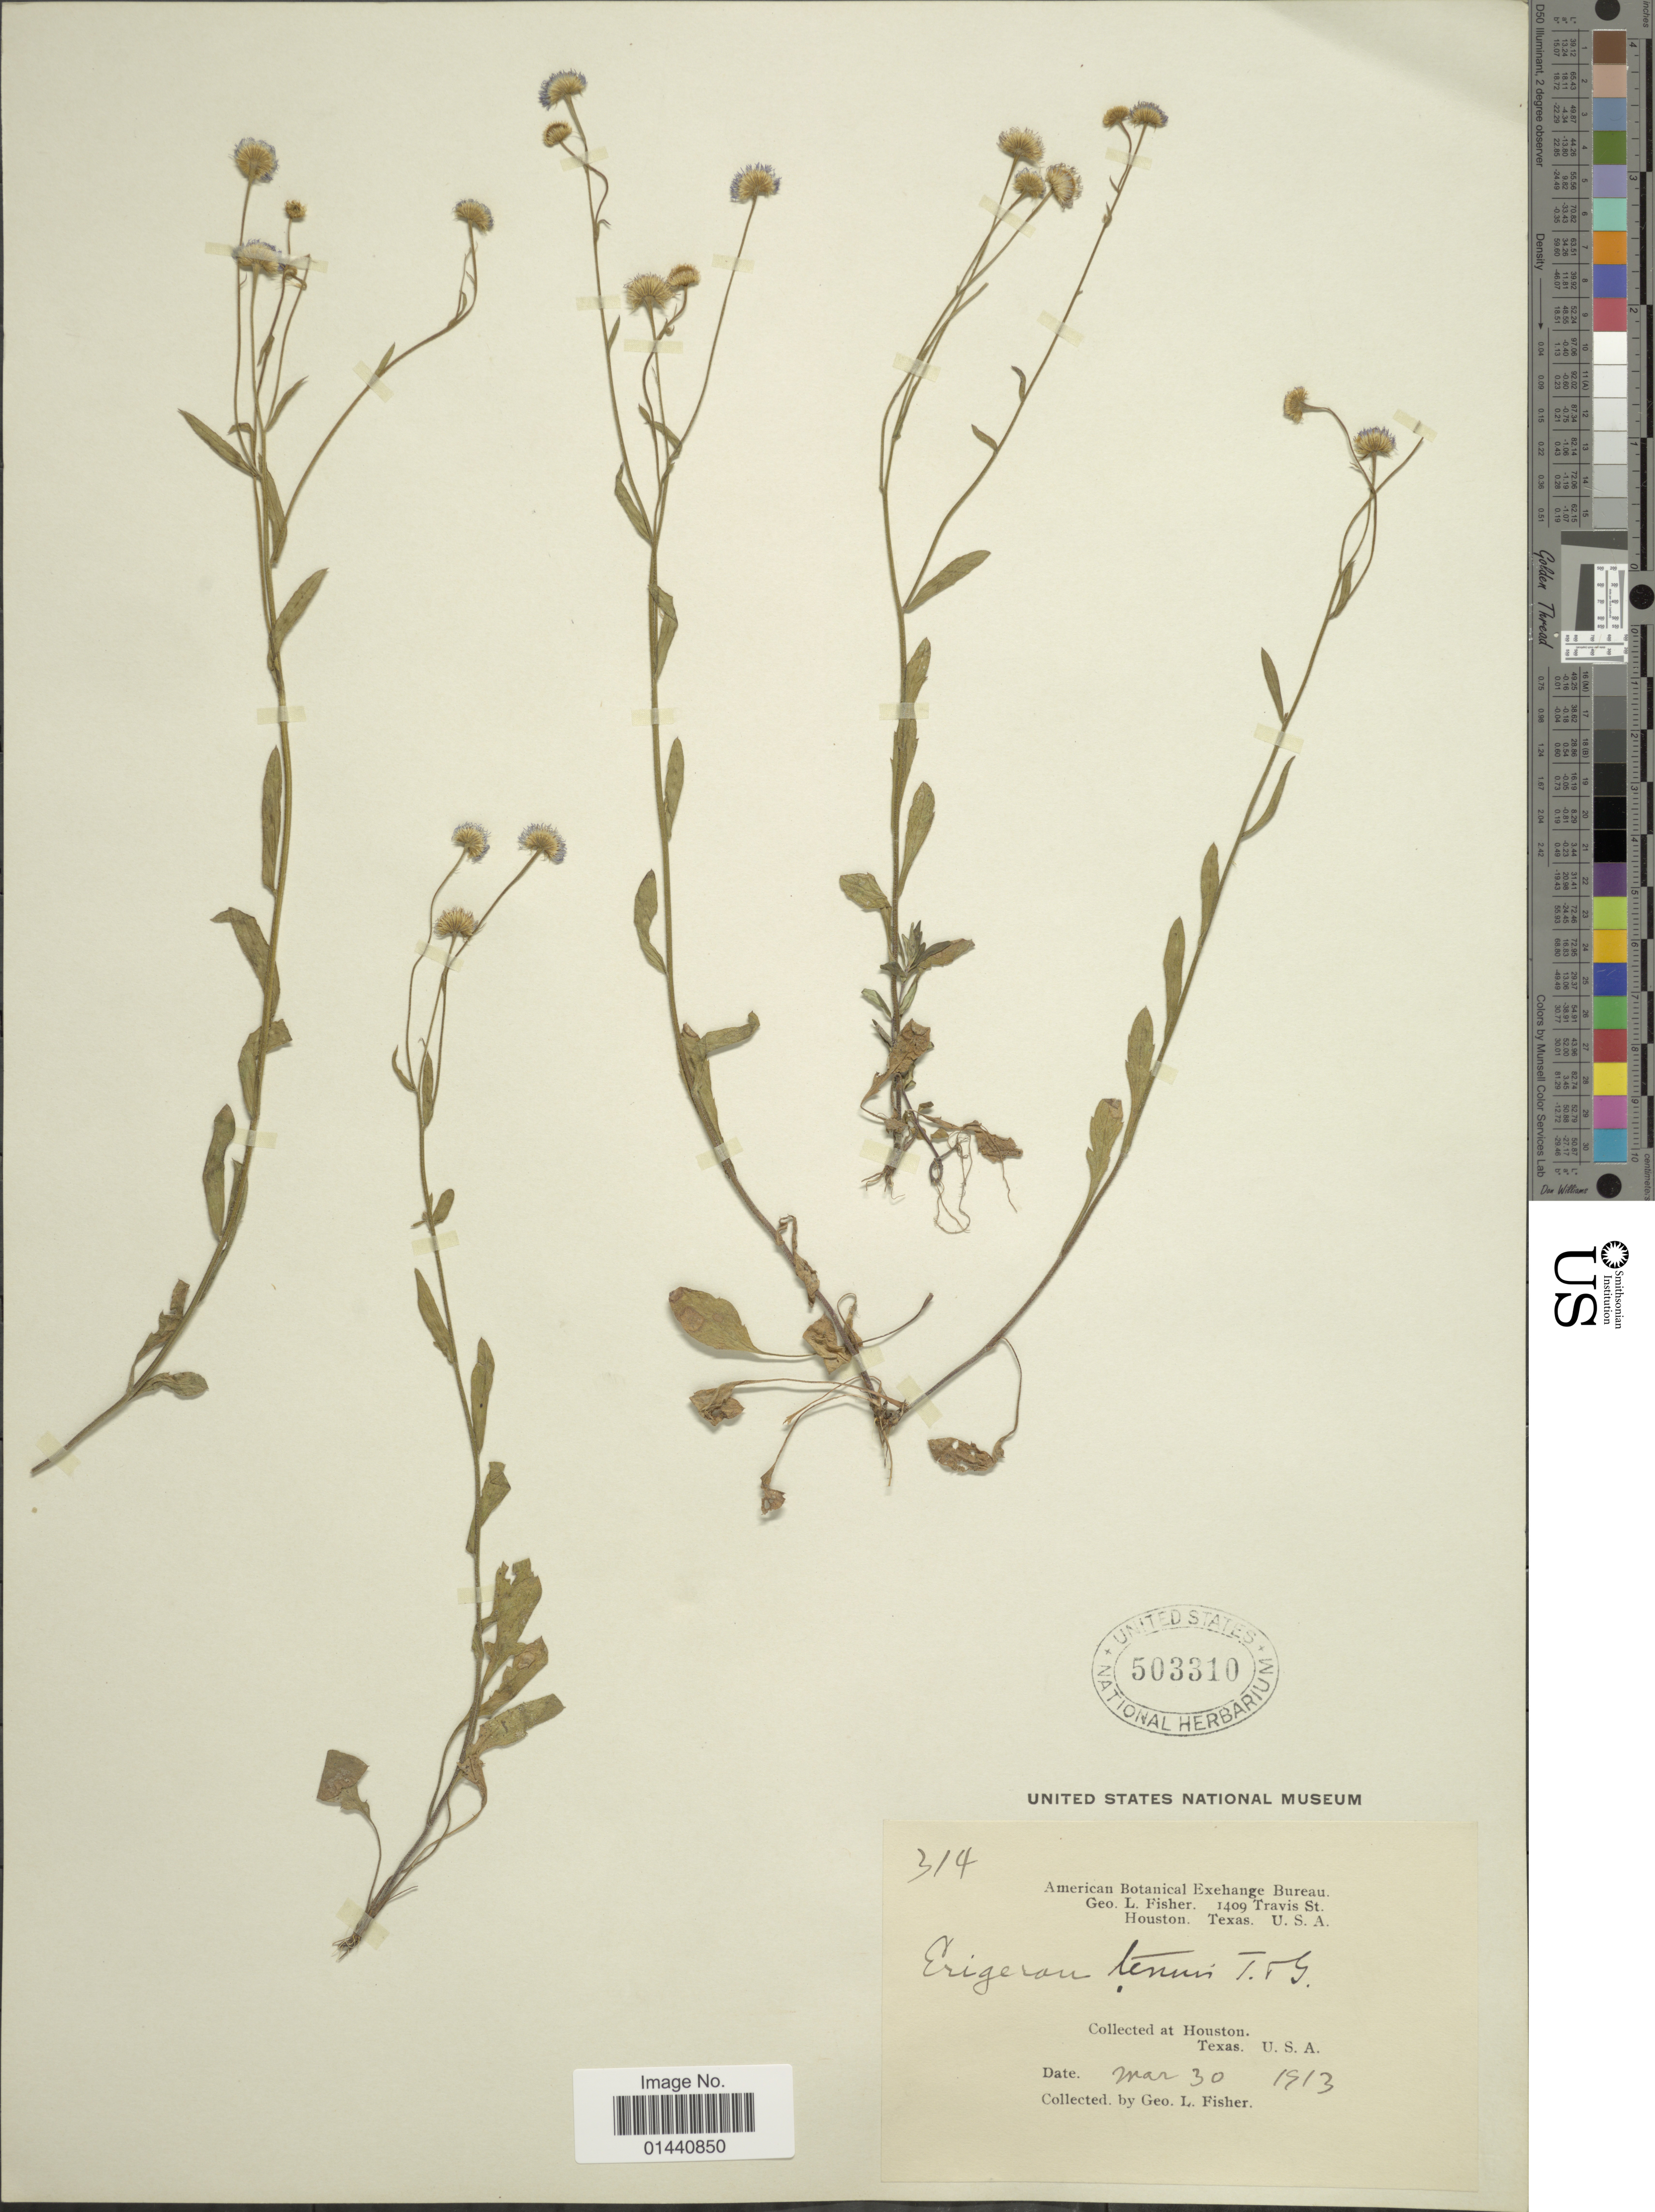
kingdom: Plantae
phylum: Tracheophyta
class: Magnoliopsida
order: Asterales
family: Asteraceae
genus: Erigeron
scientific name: Erigeron tenuis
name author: Torr. & A. Gray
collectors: G. L. Fisher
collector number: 314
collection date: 1913-03-30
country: United States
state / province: Texas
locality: Houston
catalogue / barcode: US 503310